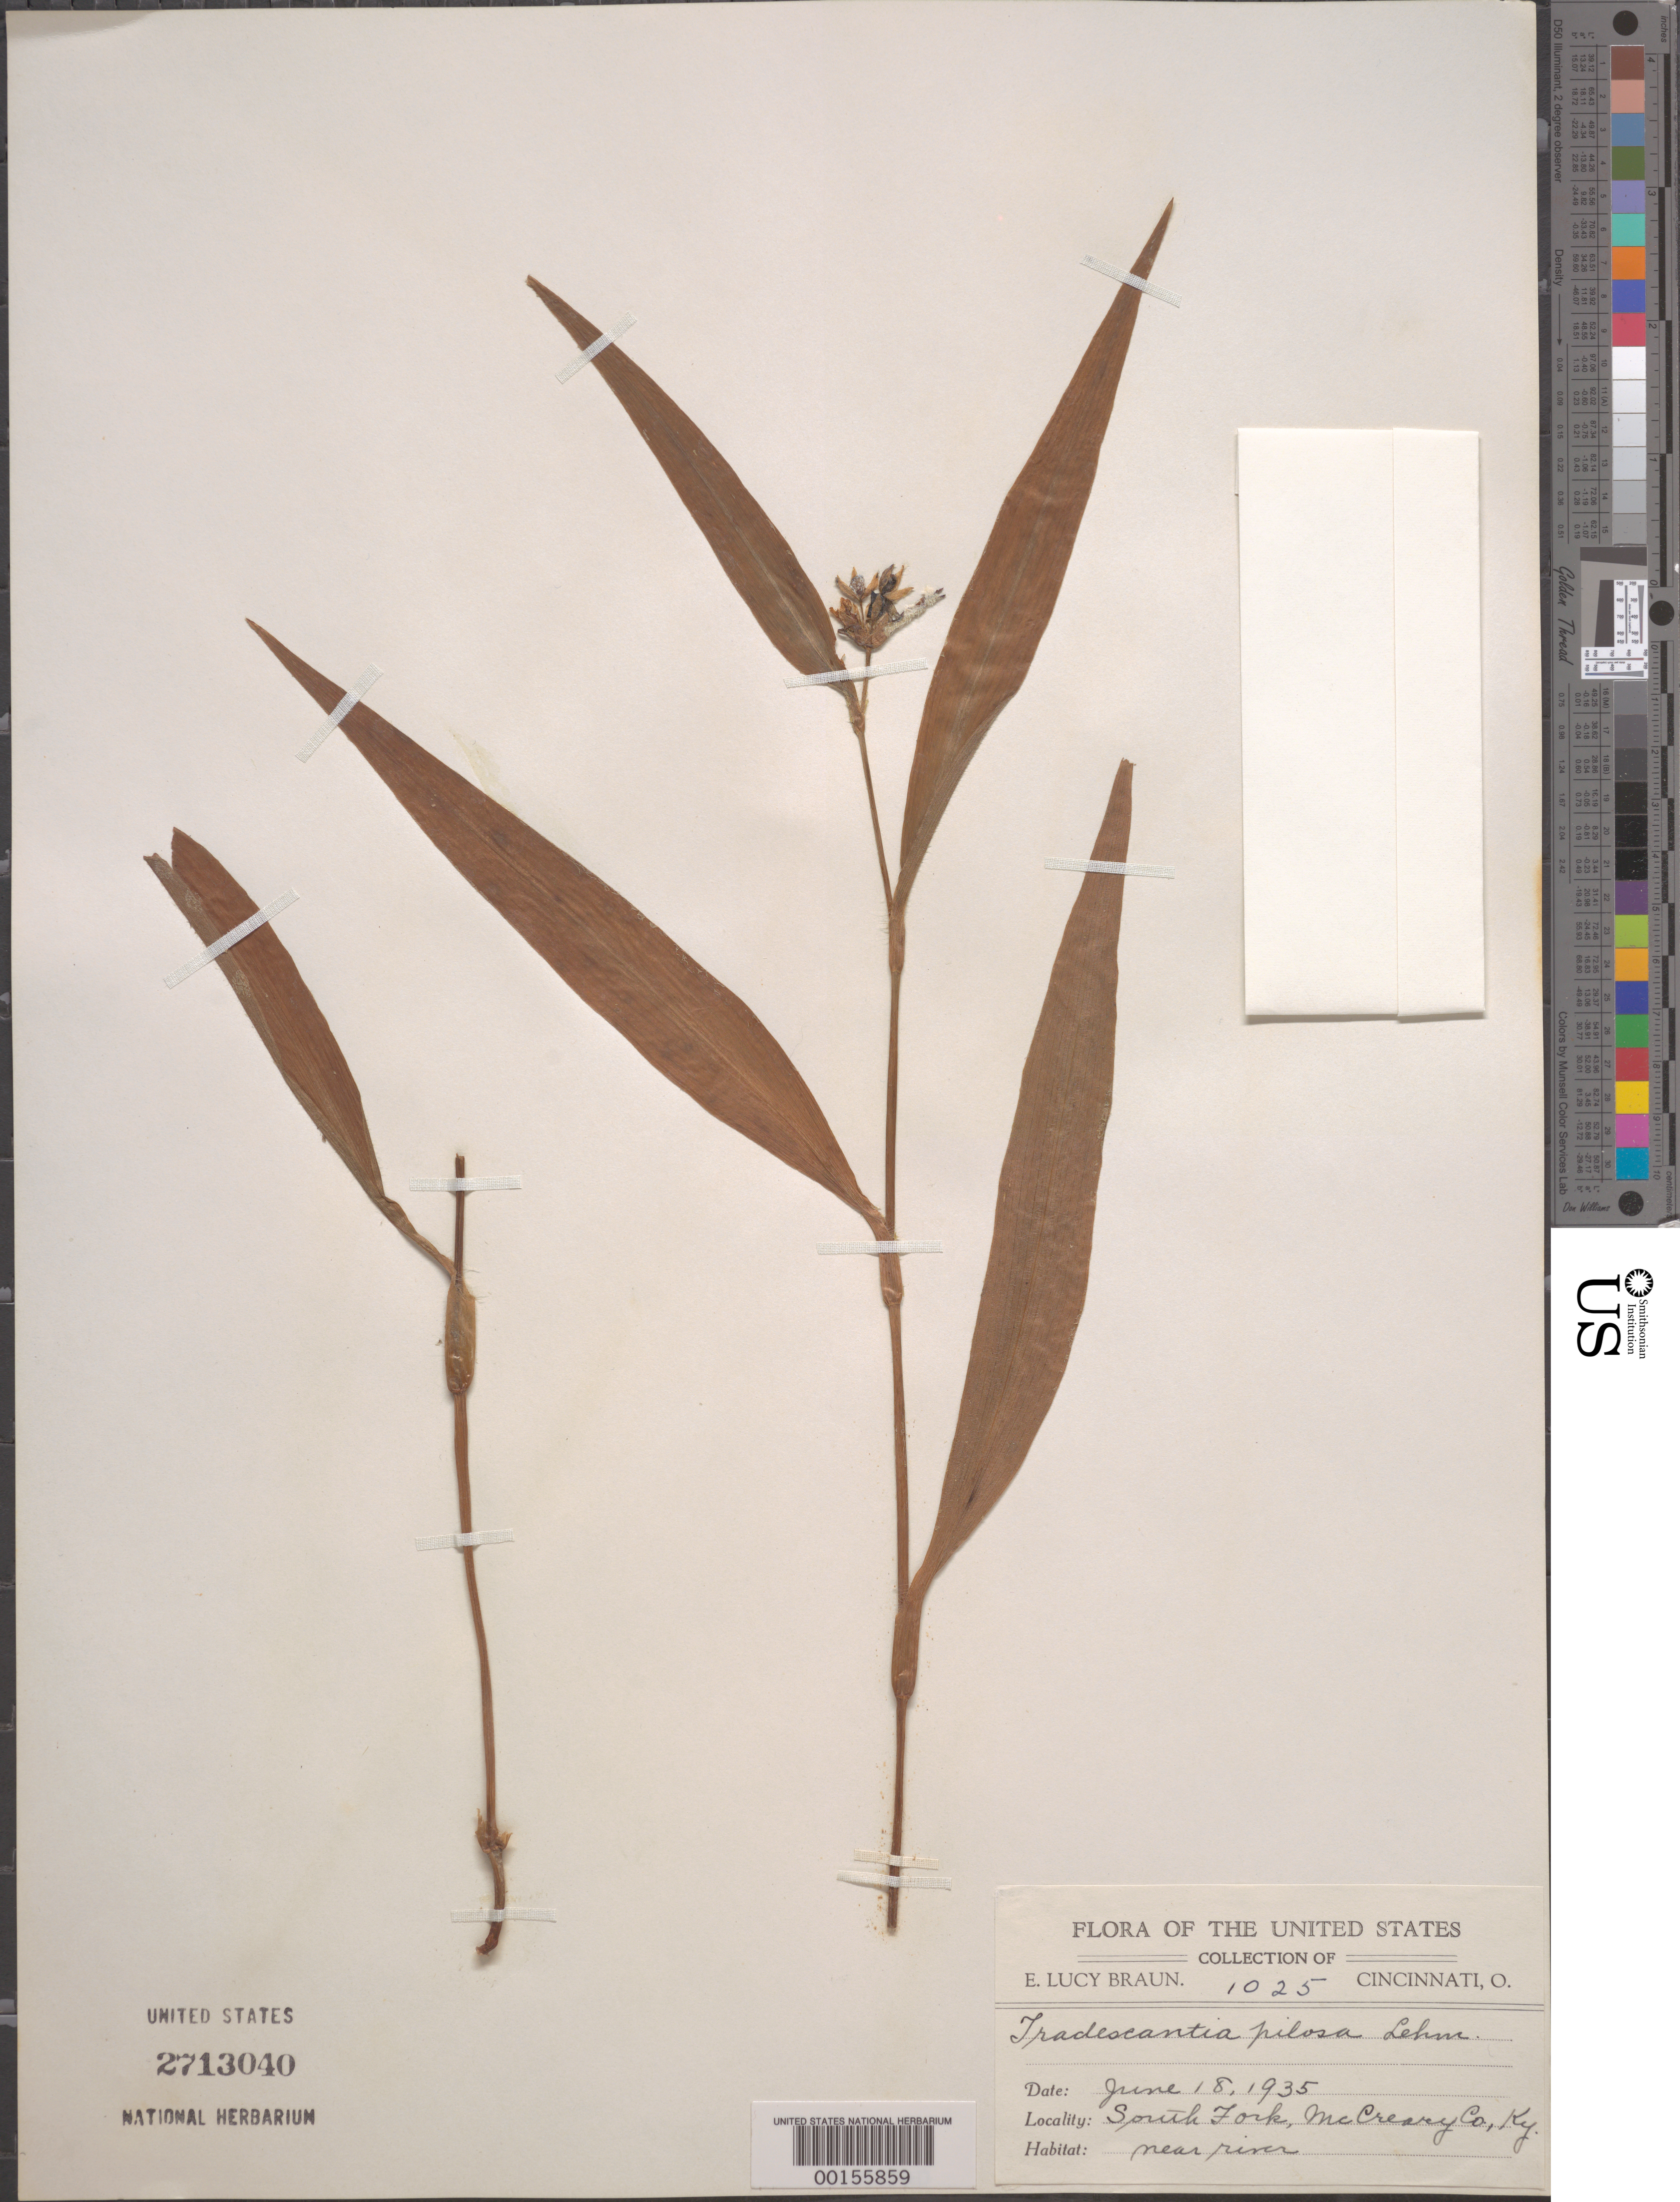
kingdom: Plantae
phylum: Tracheophyta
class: Liliopsida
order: Commelinales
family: Commelinaceae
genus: Tradescantia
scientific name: Tradescantia subaspera var. subaspera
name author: Ker Gawl.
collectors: E. L. Braun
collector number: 1025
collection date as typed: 18 Jun 1935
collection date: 1935-06-18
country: United States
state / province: Kentucky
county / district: Mccreary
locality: South fork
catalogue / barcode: US 2713040